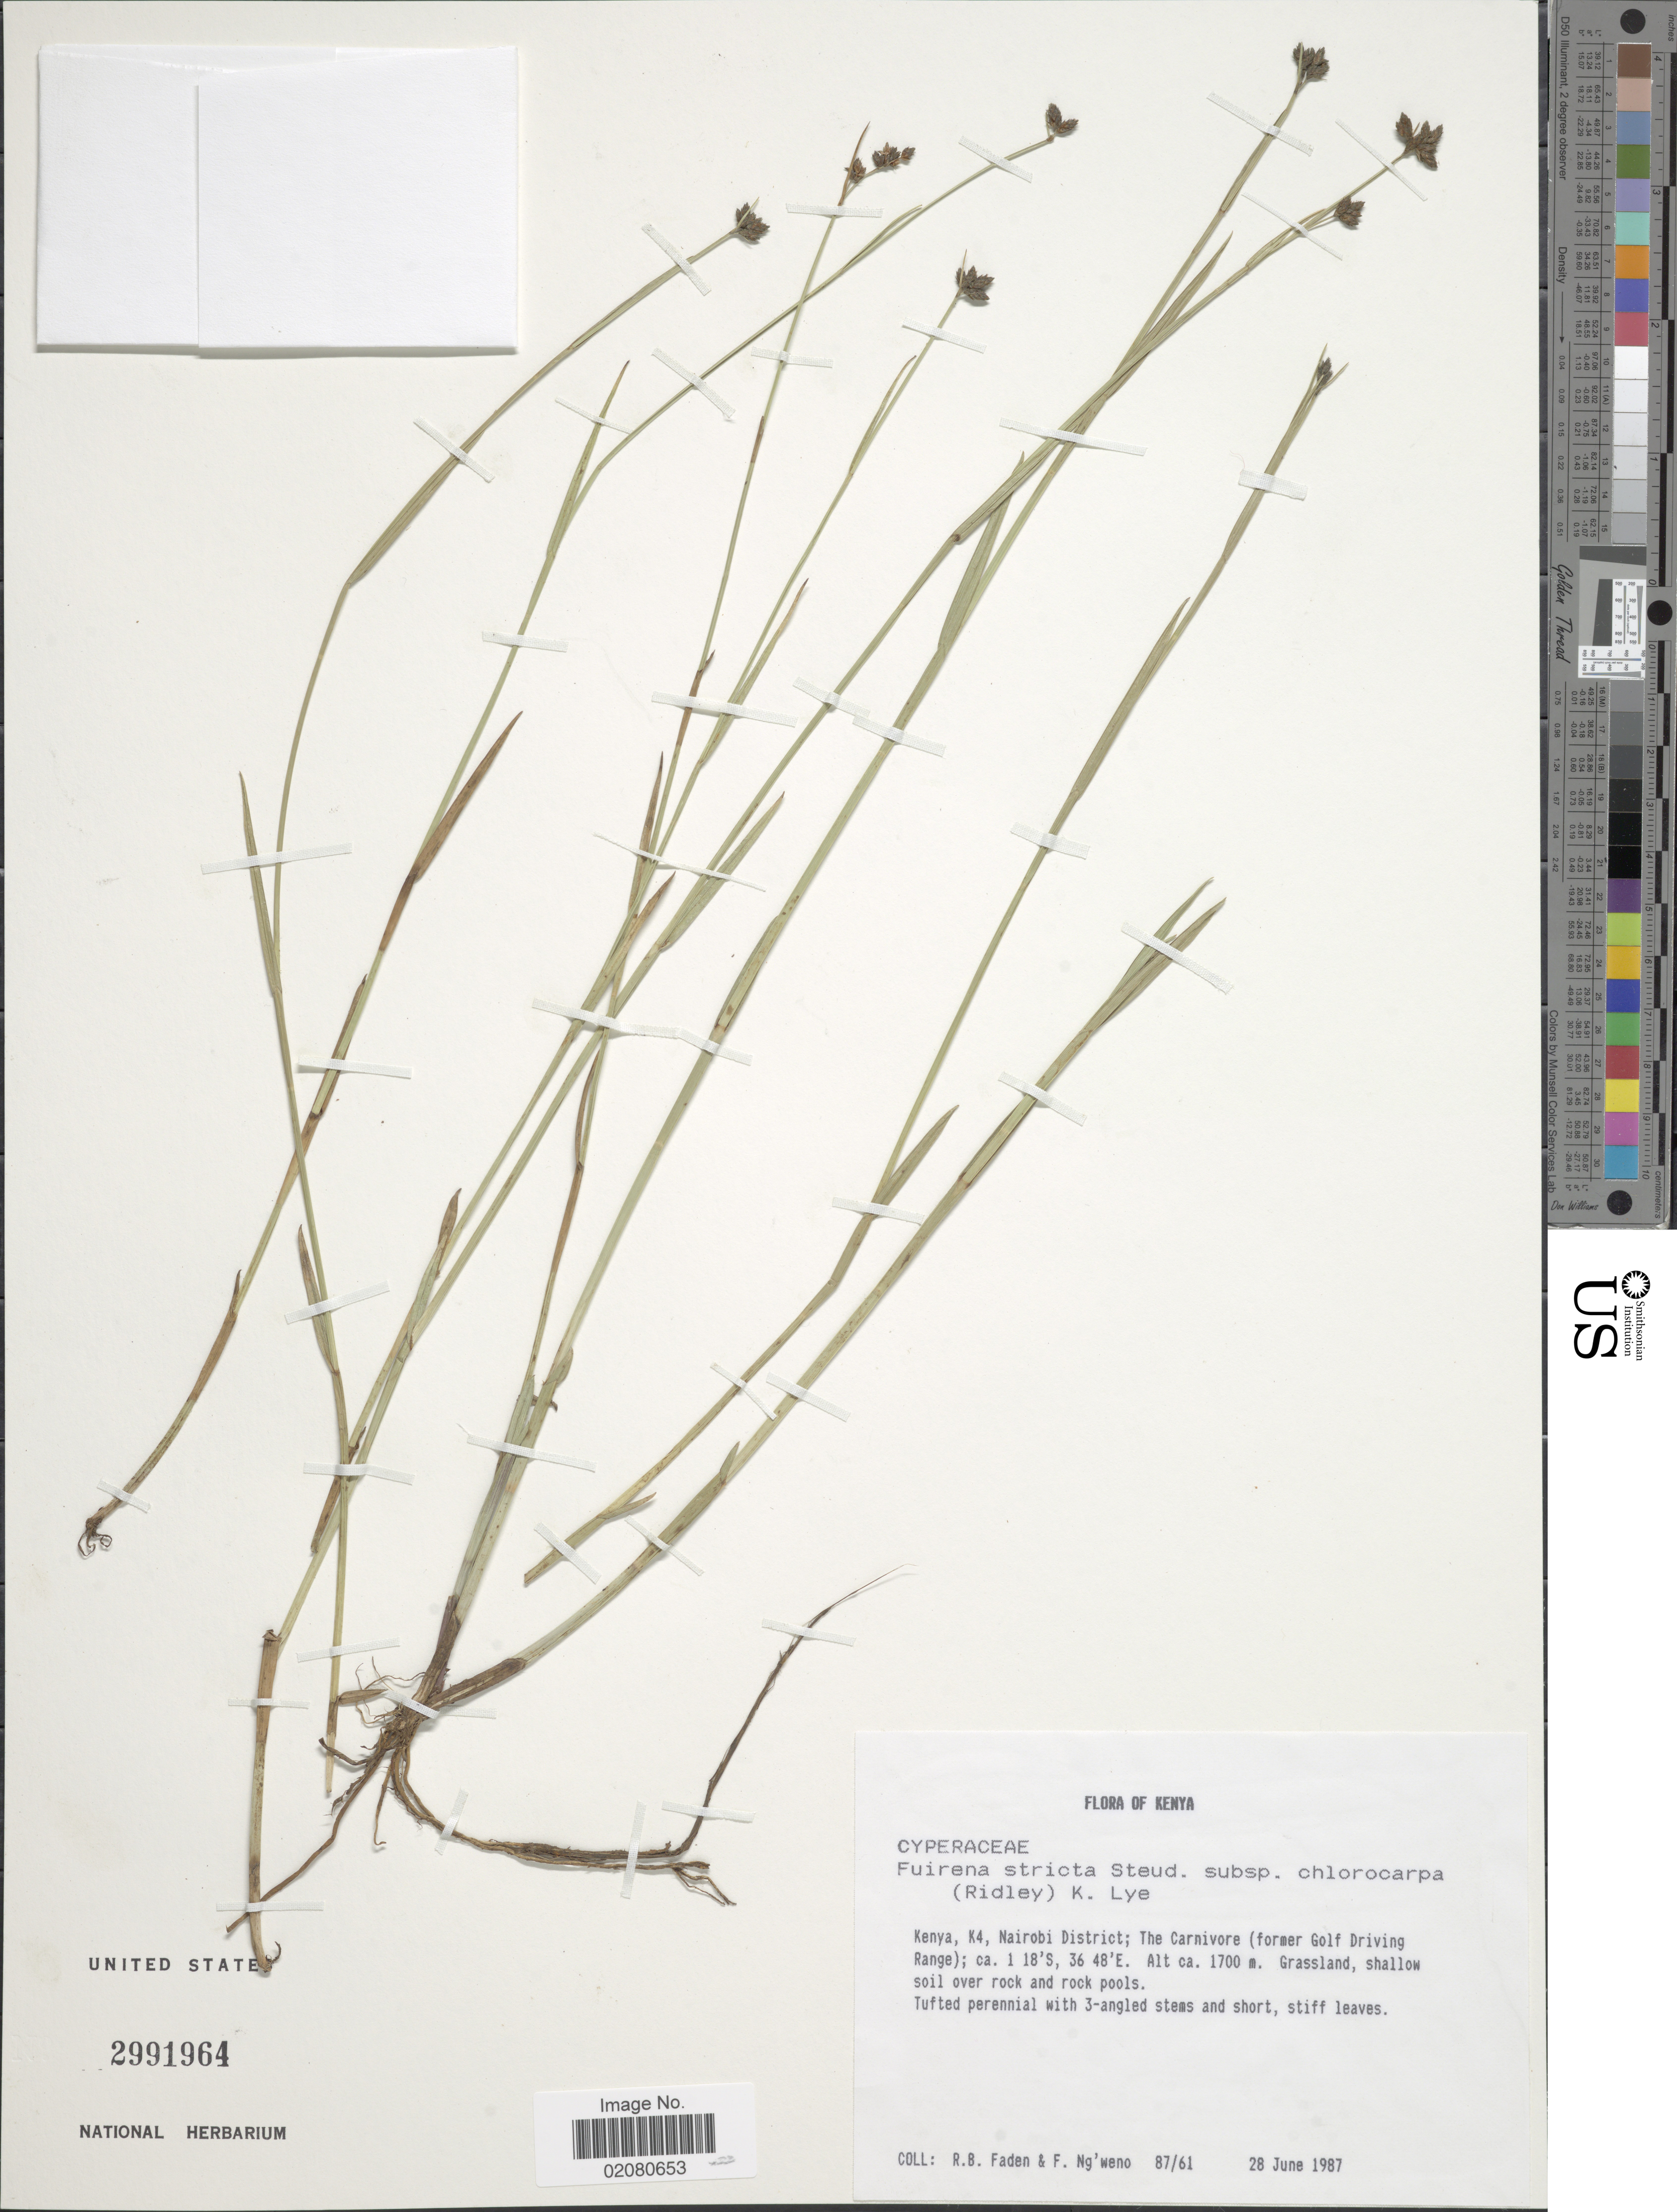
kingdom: Plantae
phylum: Tracheophyta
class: Liliopsida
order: Poales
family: Cyperaceae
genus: Fuirena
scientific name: Fuirena stricta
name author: Steud.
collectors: R. B. Faden & F. Ng'weno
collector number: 87/61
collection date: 1987-06-28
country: Kenya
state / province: Nairobi Area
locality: Kenya, Kenya K4, Nairobi District; The Carnivore (former Golf Driving Range).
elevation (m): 1700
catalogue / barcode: US 2991964